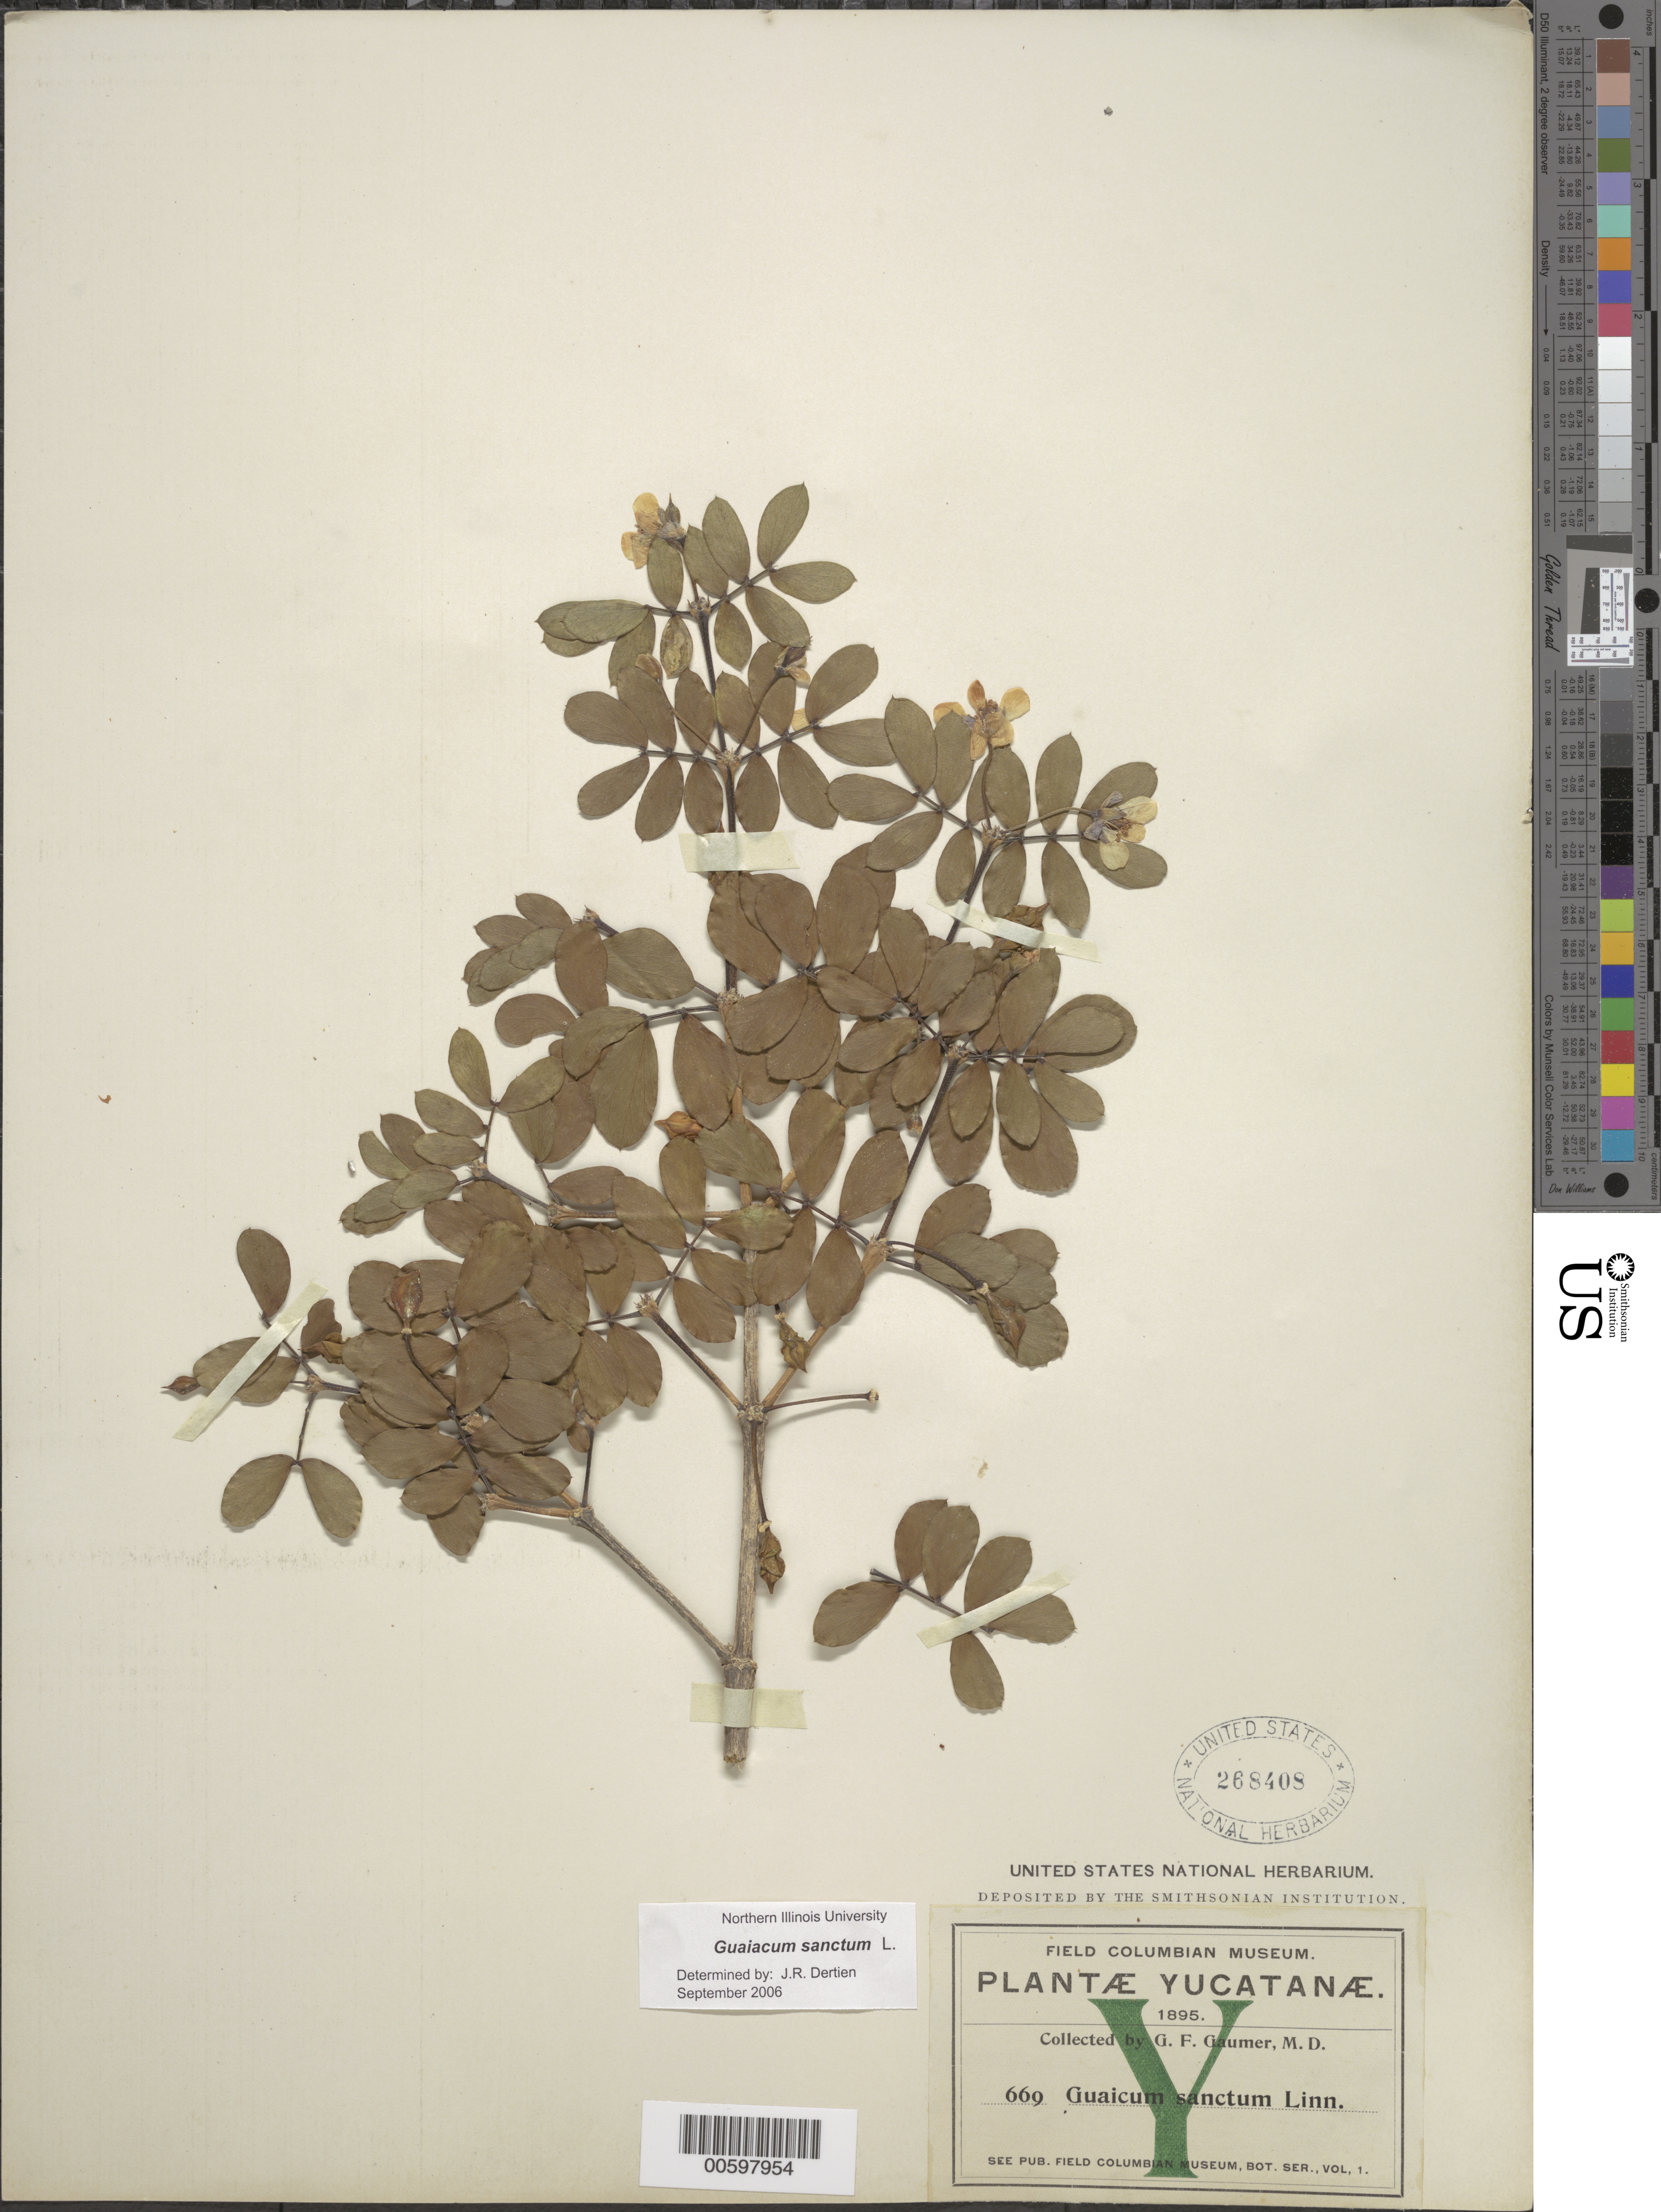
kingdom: Plantae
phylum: Tracheophyta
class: Magnoliopsida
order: Zygophyllales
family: Zygophyllaceae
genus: Guaiacum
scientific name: Guaiacum sanctum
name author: L.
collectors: G. F. Gaumer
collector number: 669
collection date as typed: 1895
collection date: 1895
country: Mexico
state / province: Yucatán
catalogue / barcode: US 268408